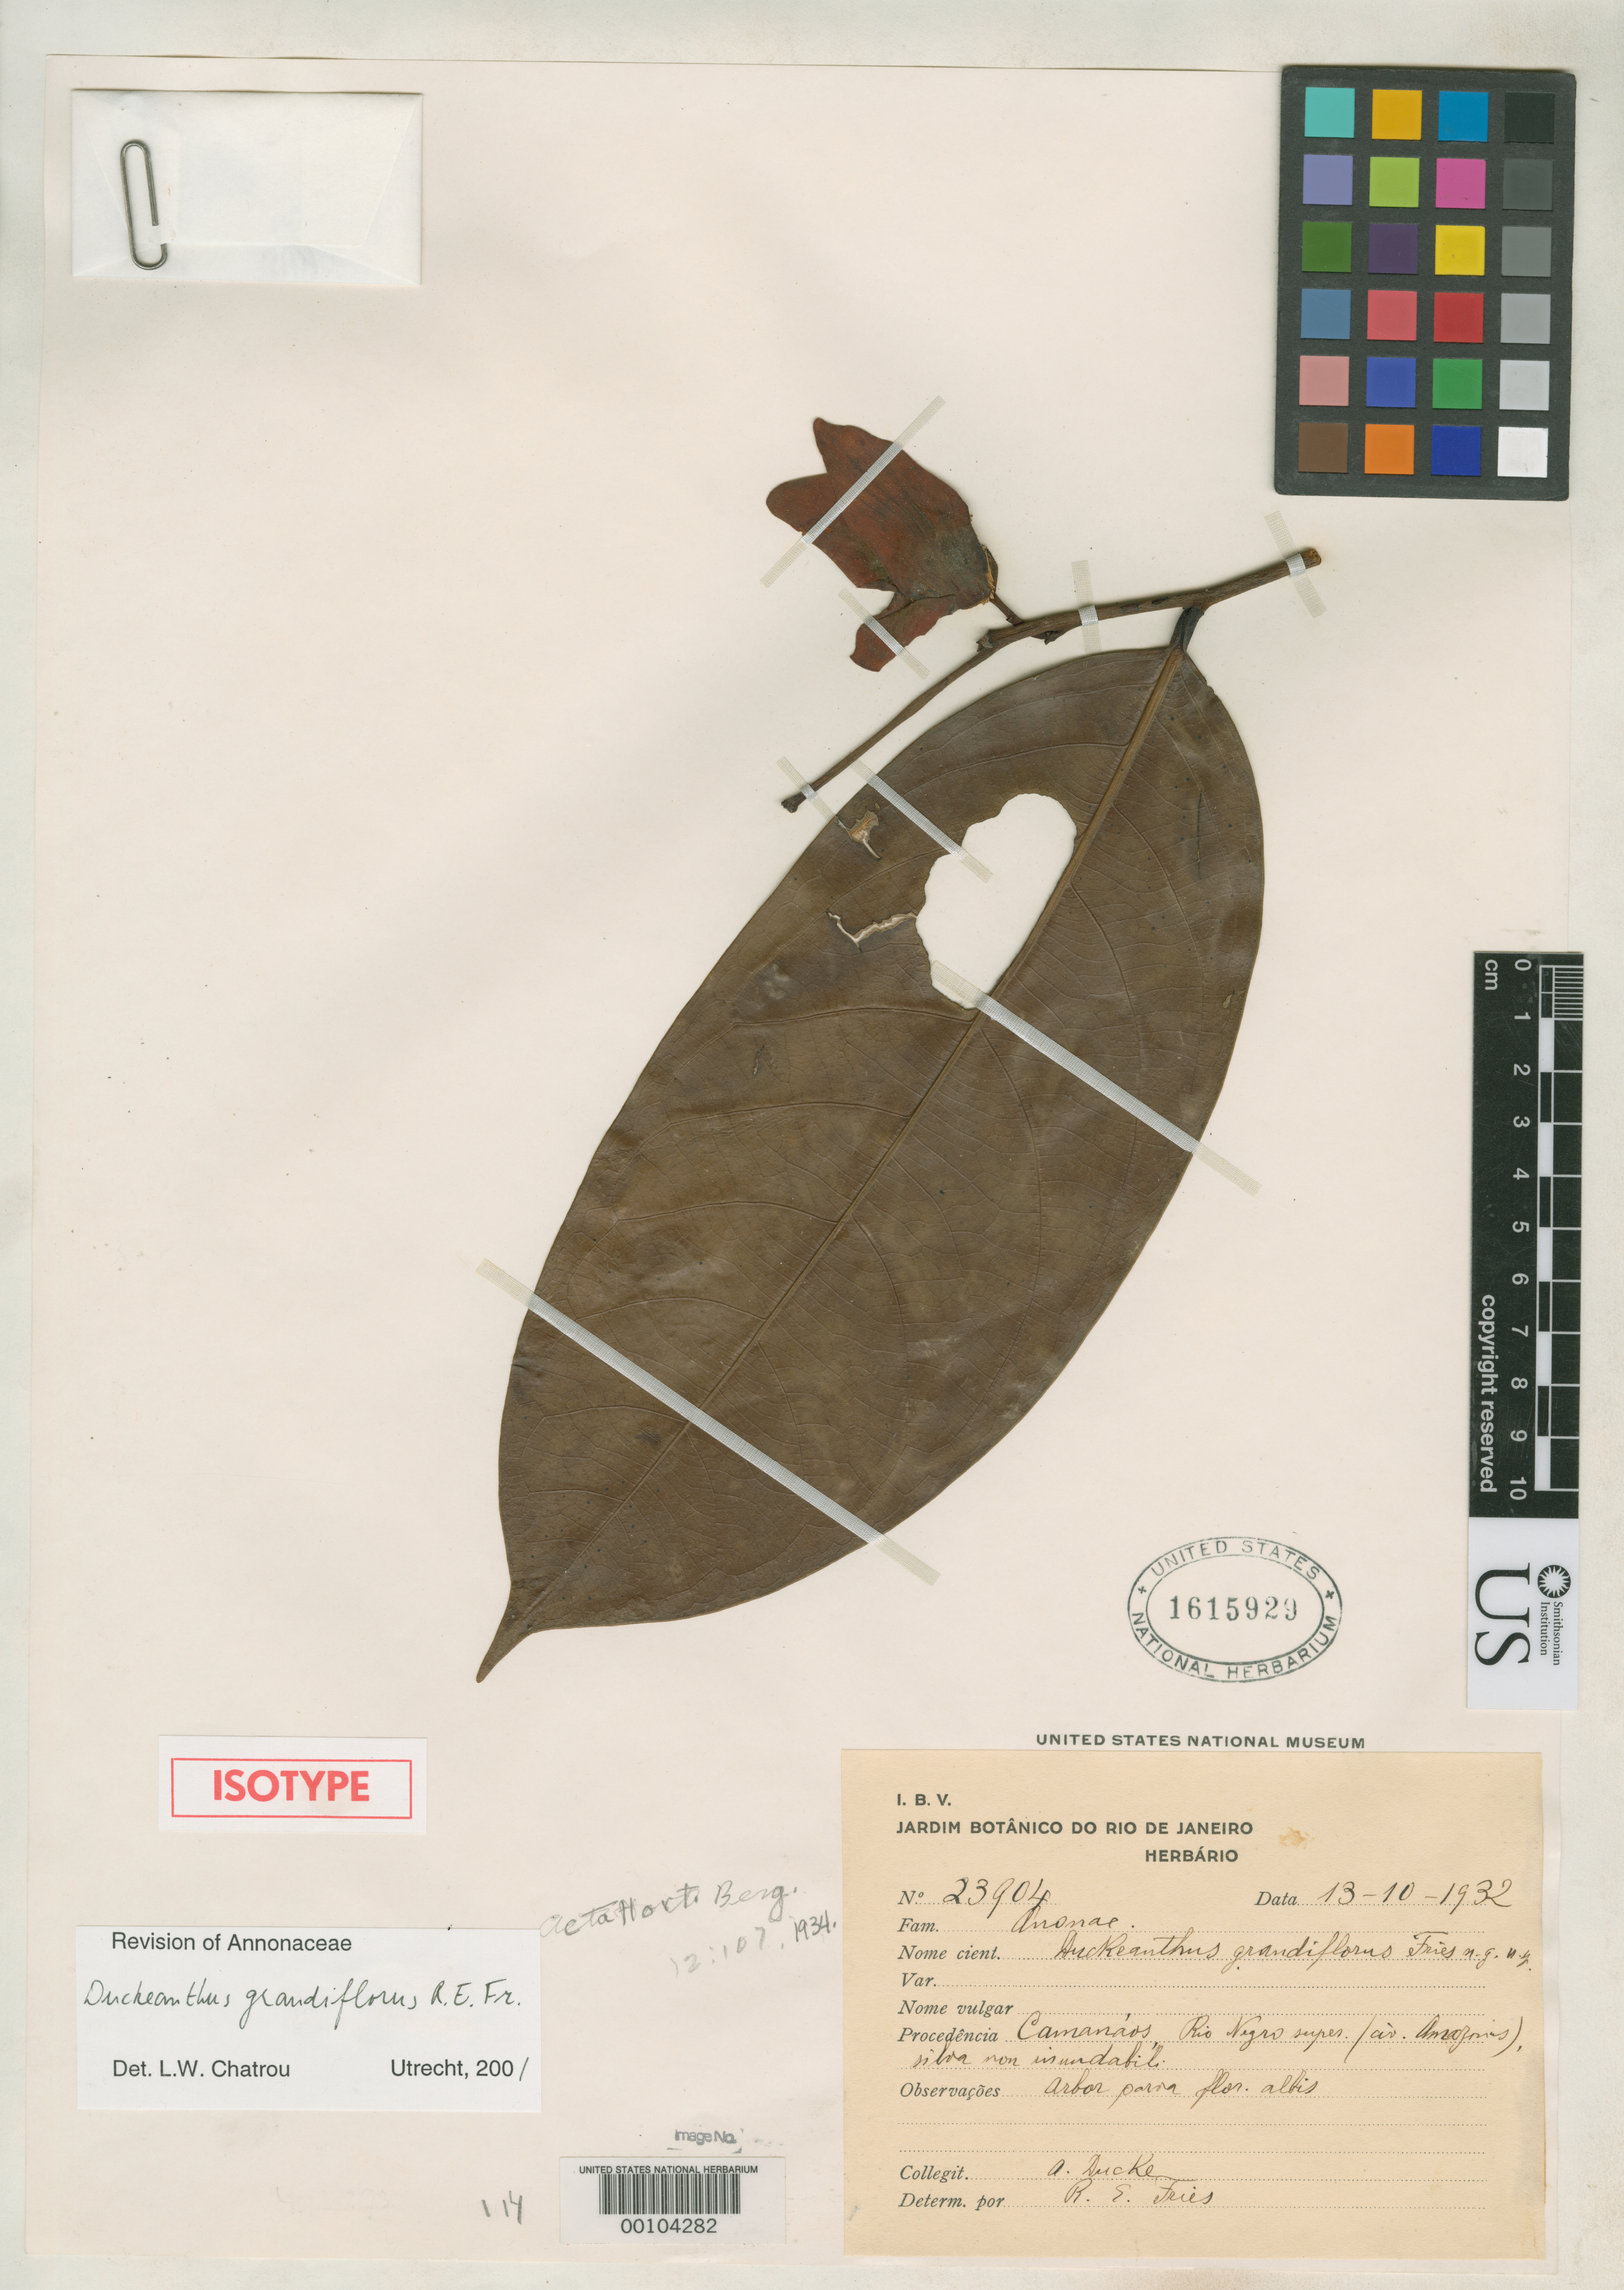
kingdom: Plantae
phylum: Tracheophyta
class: Magnoliopsida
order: Magnoliales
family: Annonaceae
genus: Duckeanthus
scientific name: Duckeanthus grandiflorus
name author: R.E. Fr.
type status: Isotype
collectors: A. Ducke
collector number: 23904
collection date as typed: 13 Oct 1932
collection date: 1932-10-13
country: Brazil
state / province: Amazonas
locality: Camaraos, Rio Negro.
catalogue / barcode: US 1615929